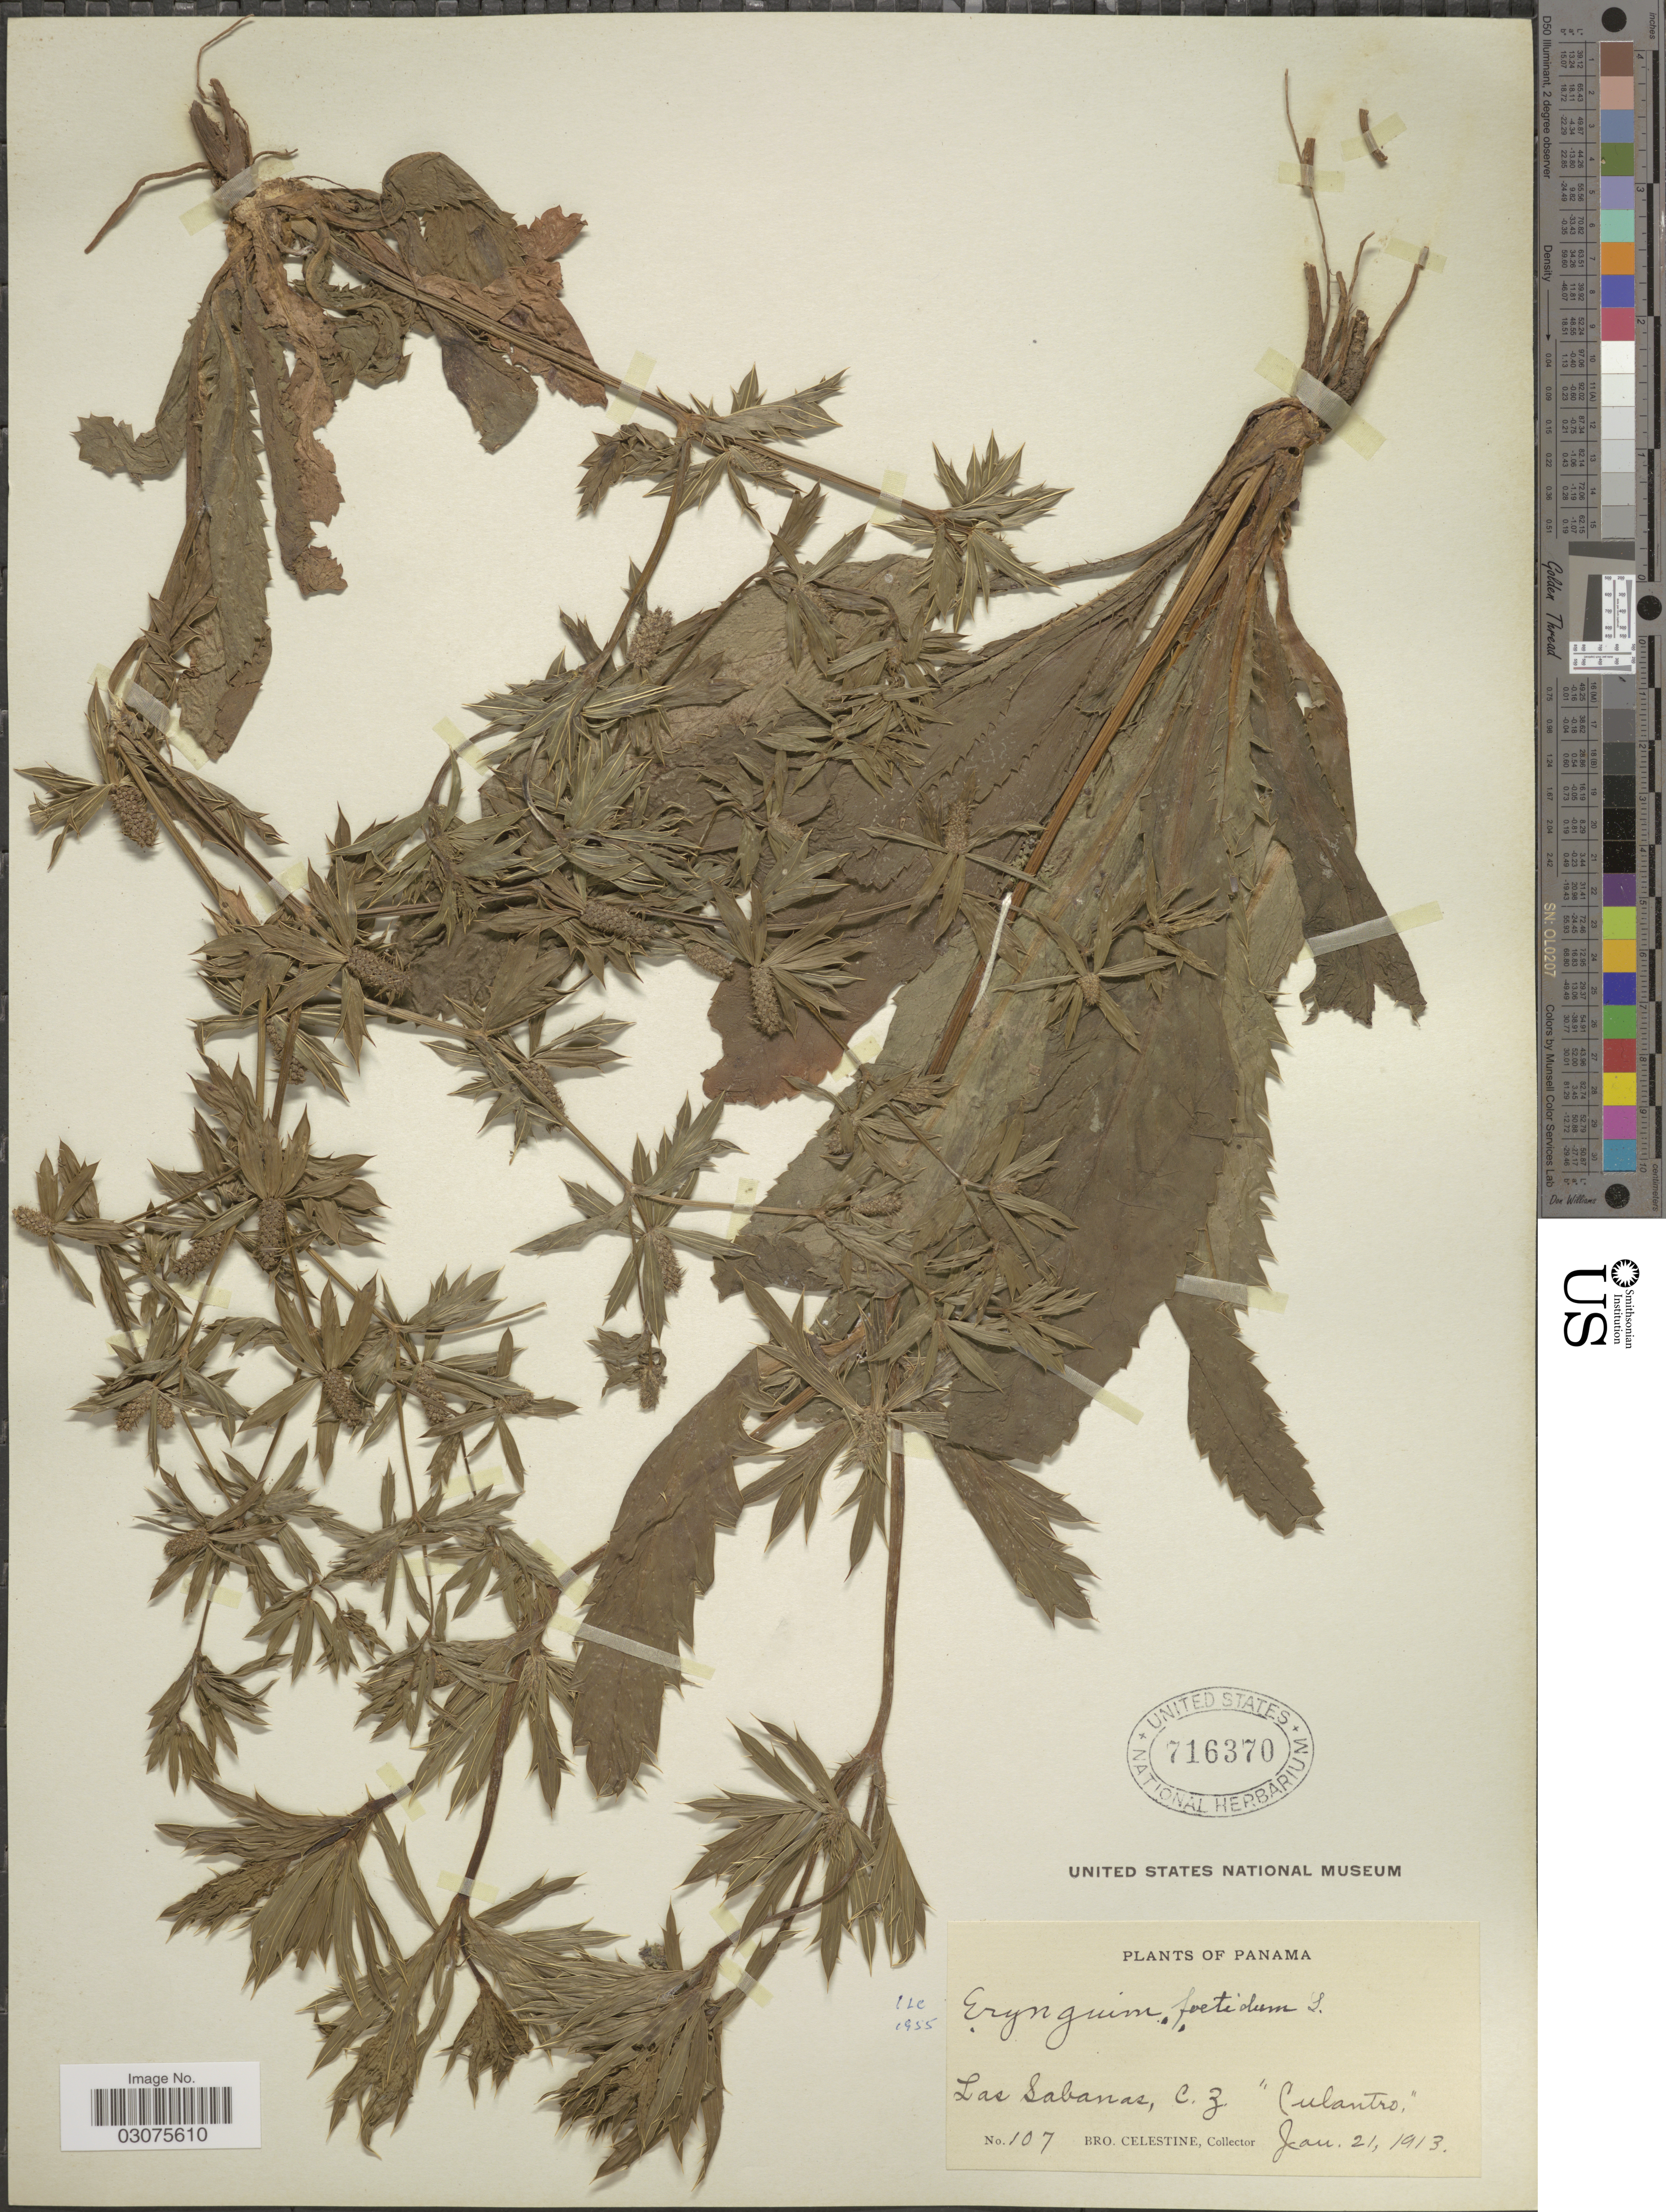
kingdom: Plantae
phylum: Tracheophyta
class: Magnoliopsida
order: Apiales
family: Apiaceae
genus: Eryngium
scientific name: Eryngium foetidum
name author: L.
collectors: B. Celestine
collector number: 107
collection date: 1913-01-21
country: Panama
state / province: Colón / Panamá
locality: Las Sababas. C.Z. "Culantro".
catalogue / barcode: US 716370